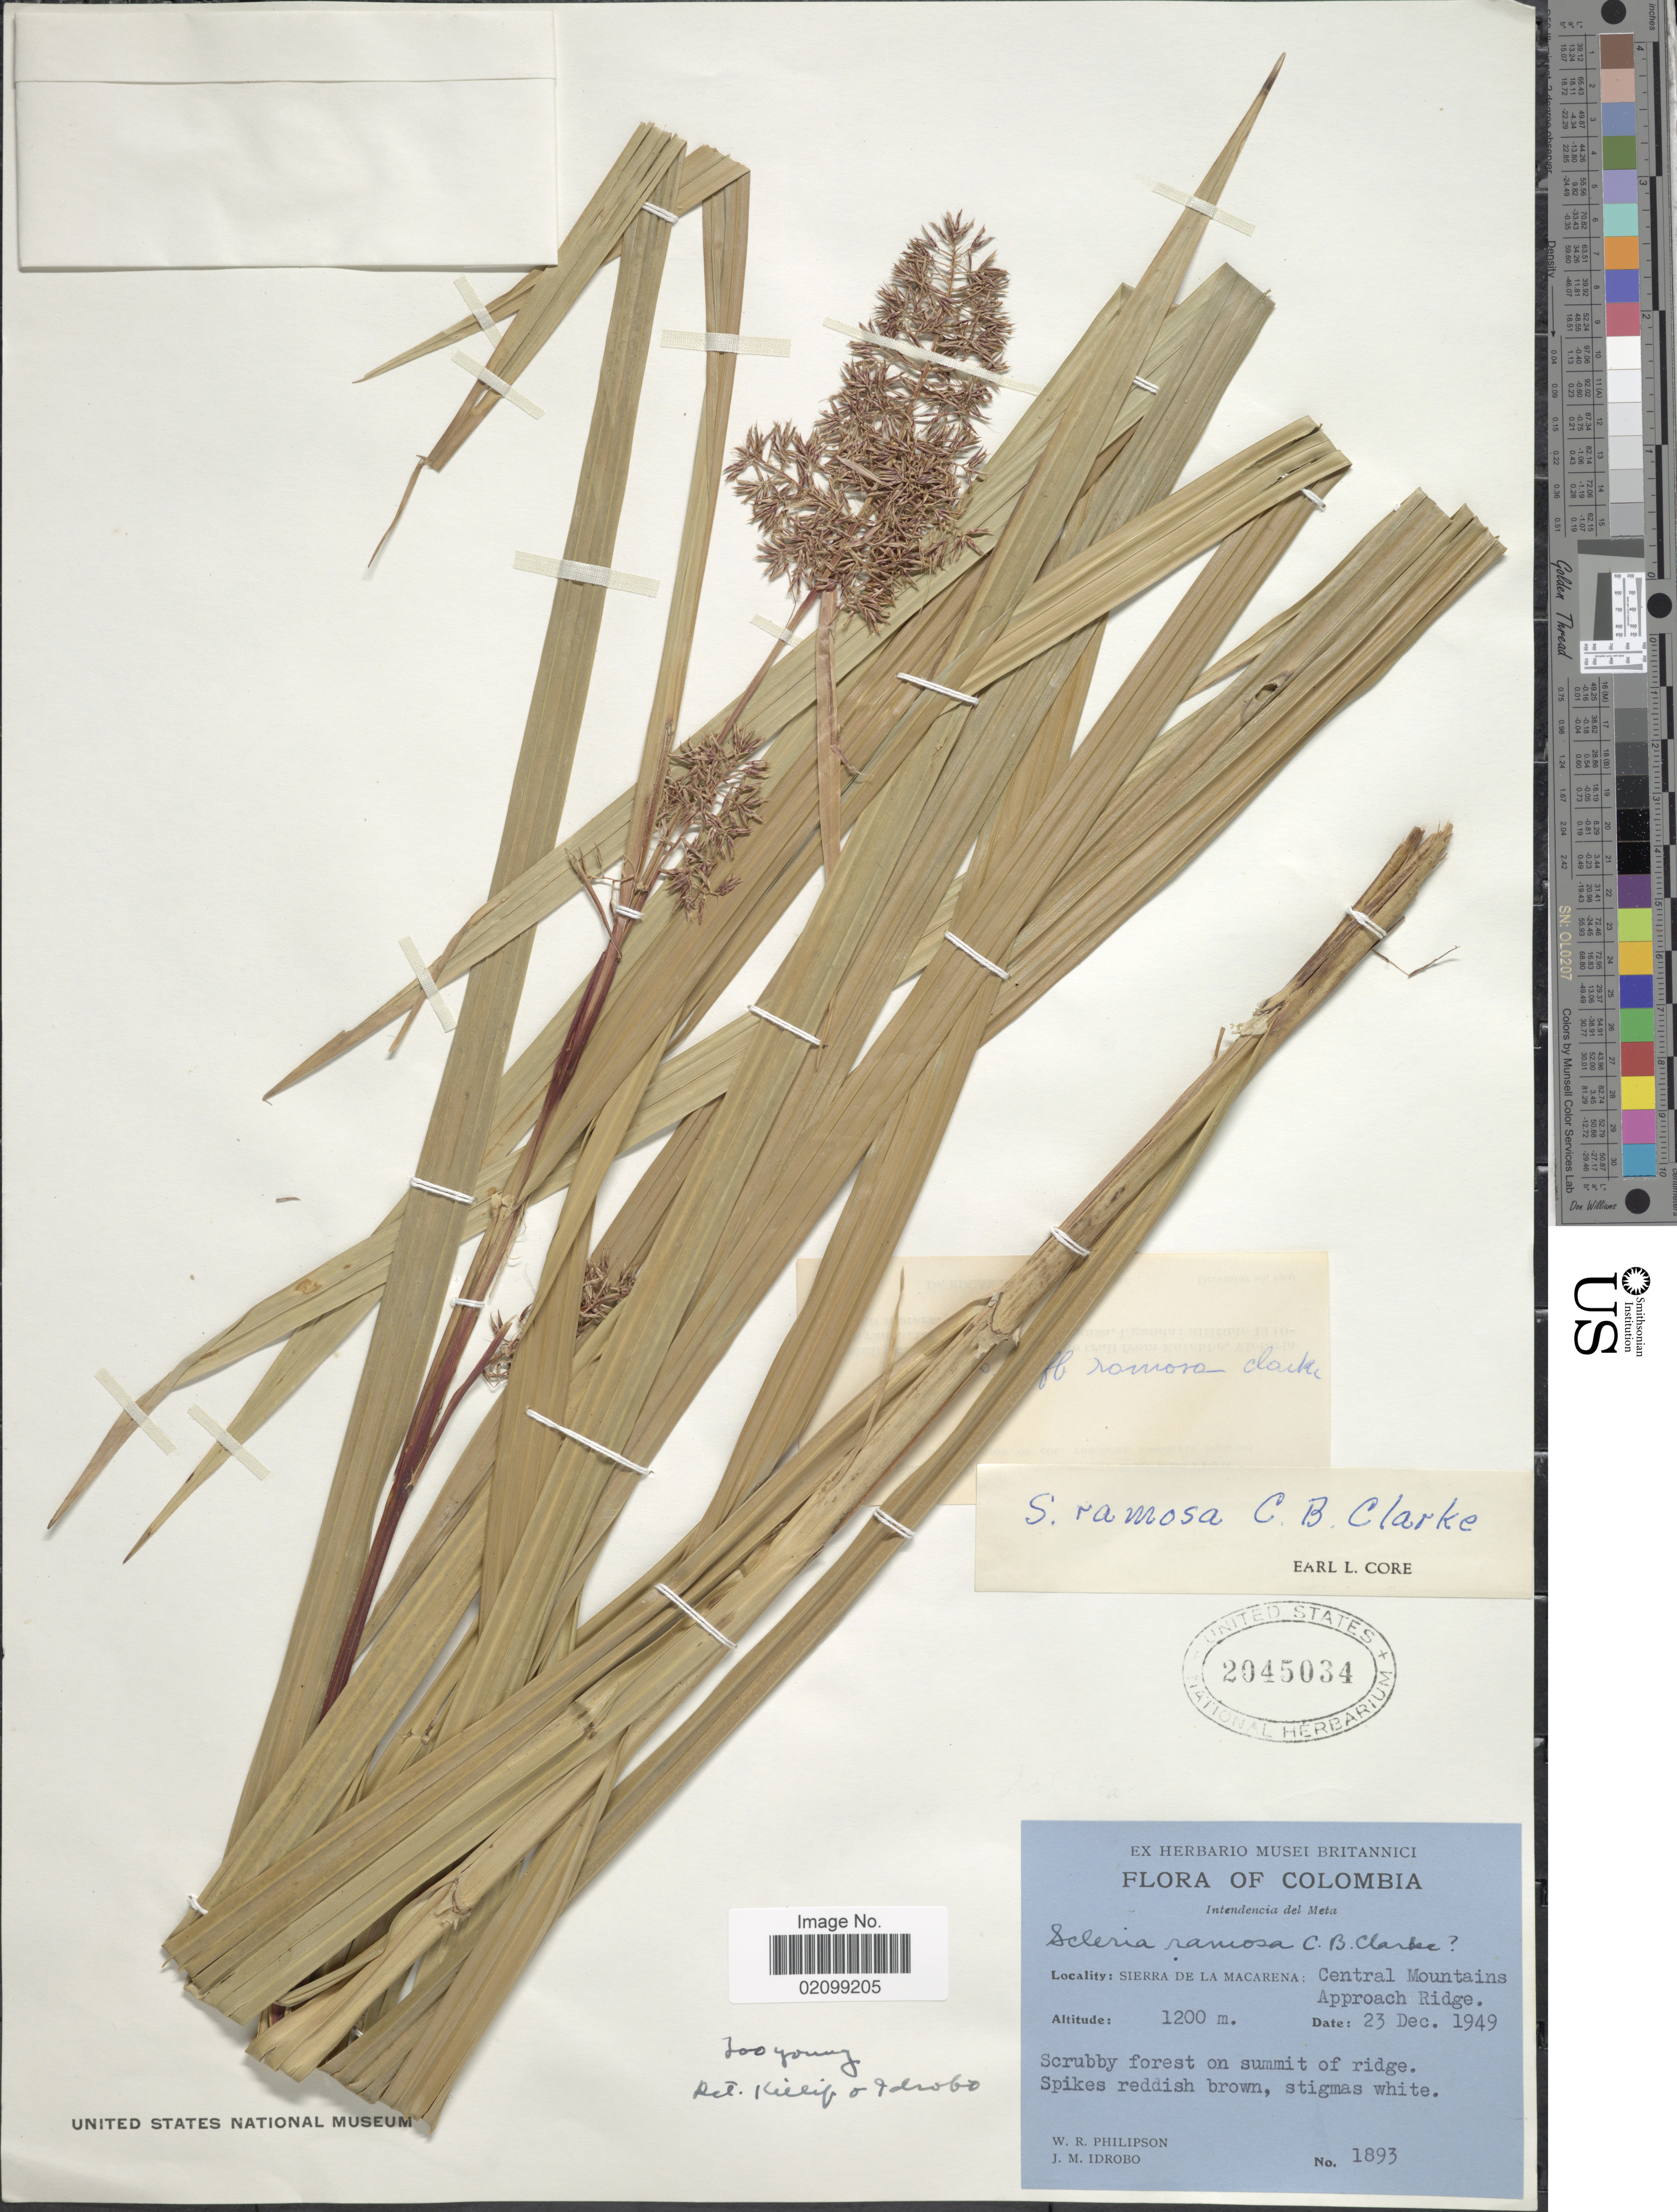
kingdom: Plantae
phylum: Tracheophyta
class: Liliopsida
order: Poales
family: Cyperaceae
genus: Scleria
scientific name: Scleria ramosa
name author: C.B. Clarke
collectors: W. R. Philipson & J. M. Idrobo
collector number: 1893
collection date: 1949-12-23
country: Colombia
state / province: Meta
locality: Intendencia del Meta. Sierra de la Macarena: Centra; Mountains Approach Ridge.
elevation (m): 1200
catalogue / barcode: US 2045034